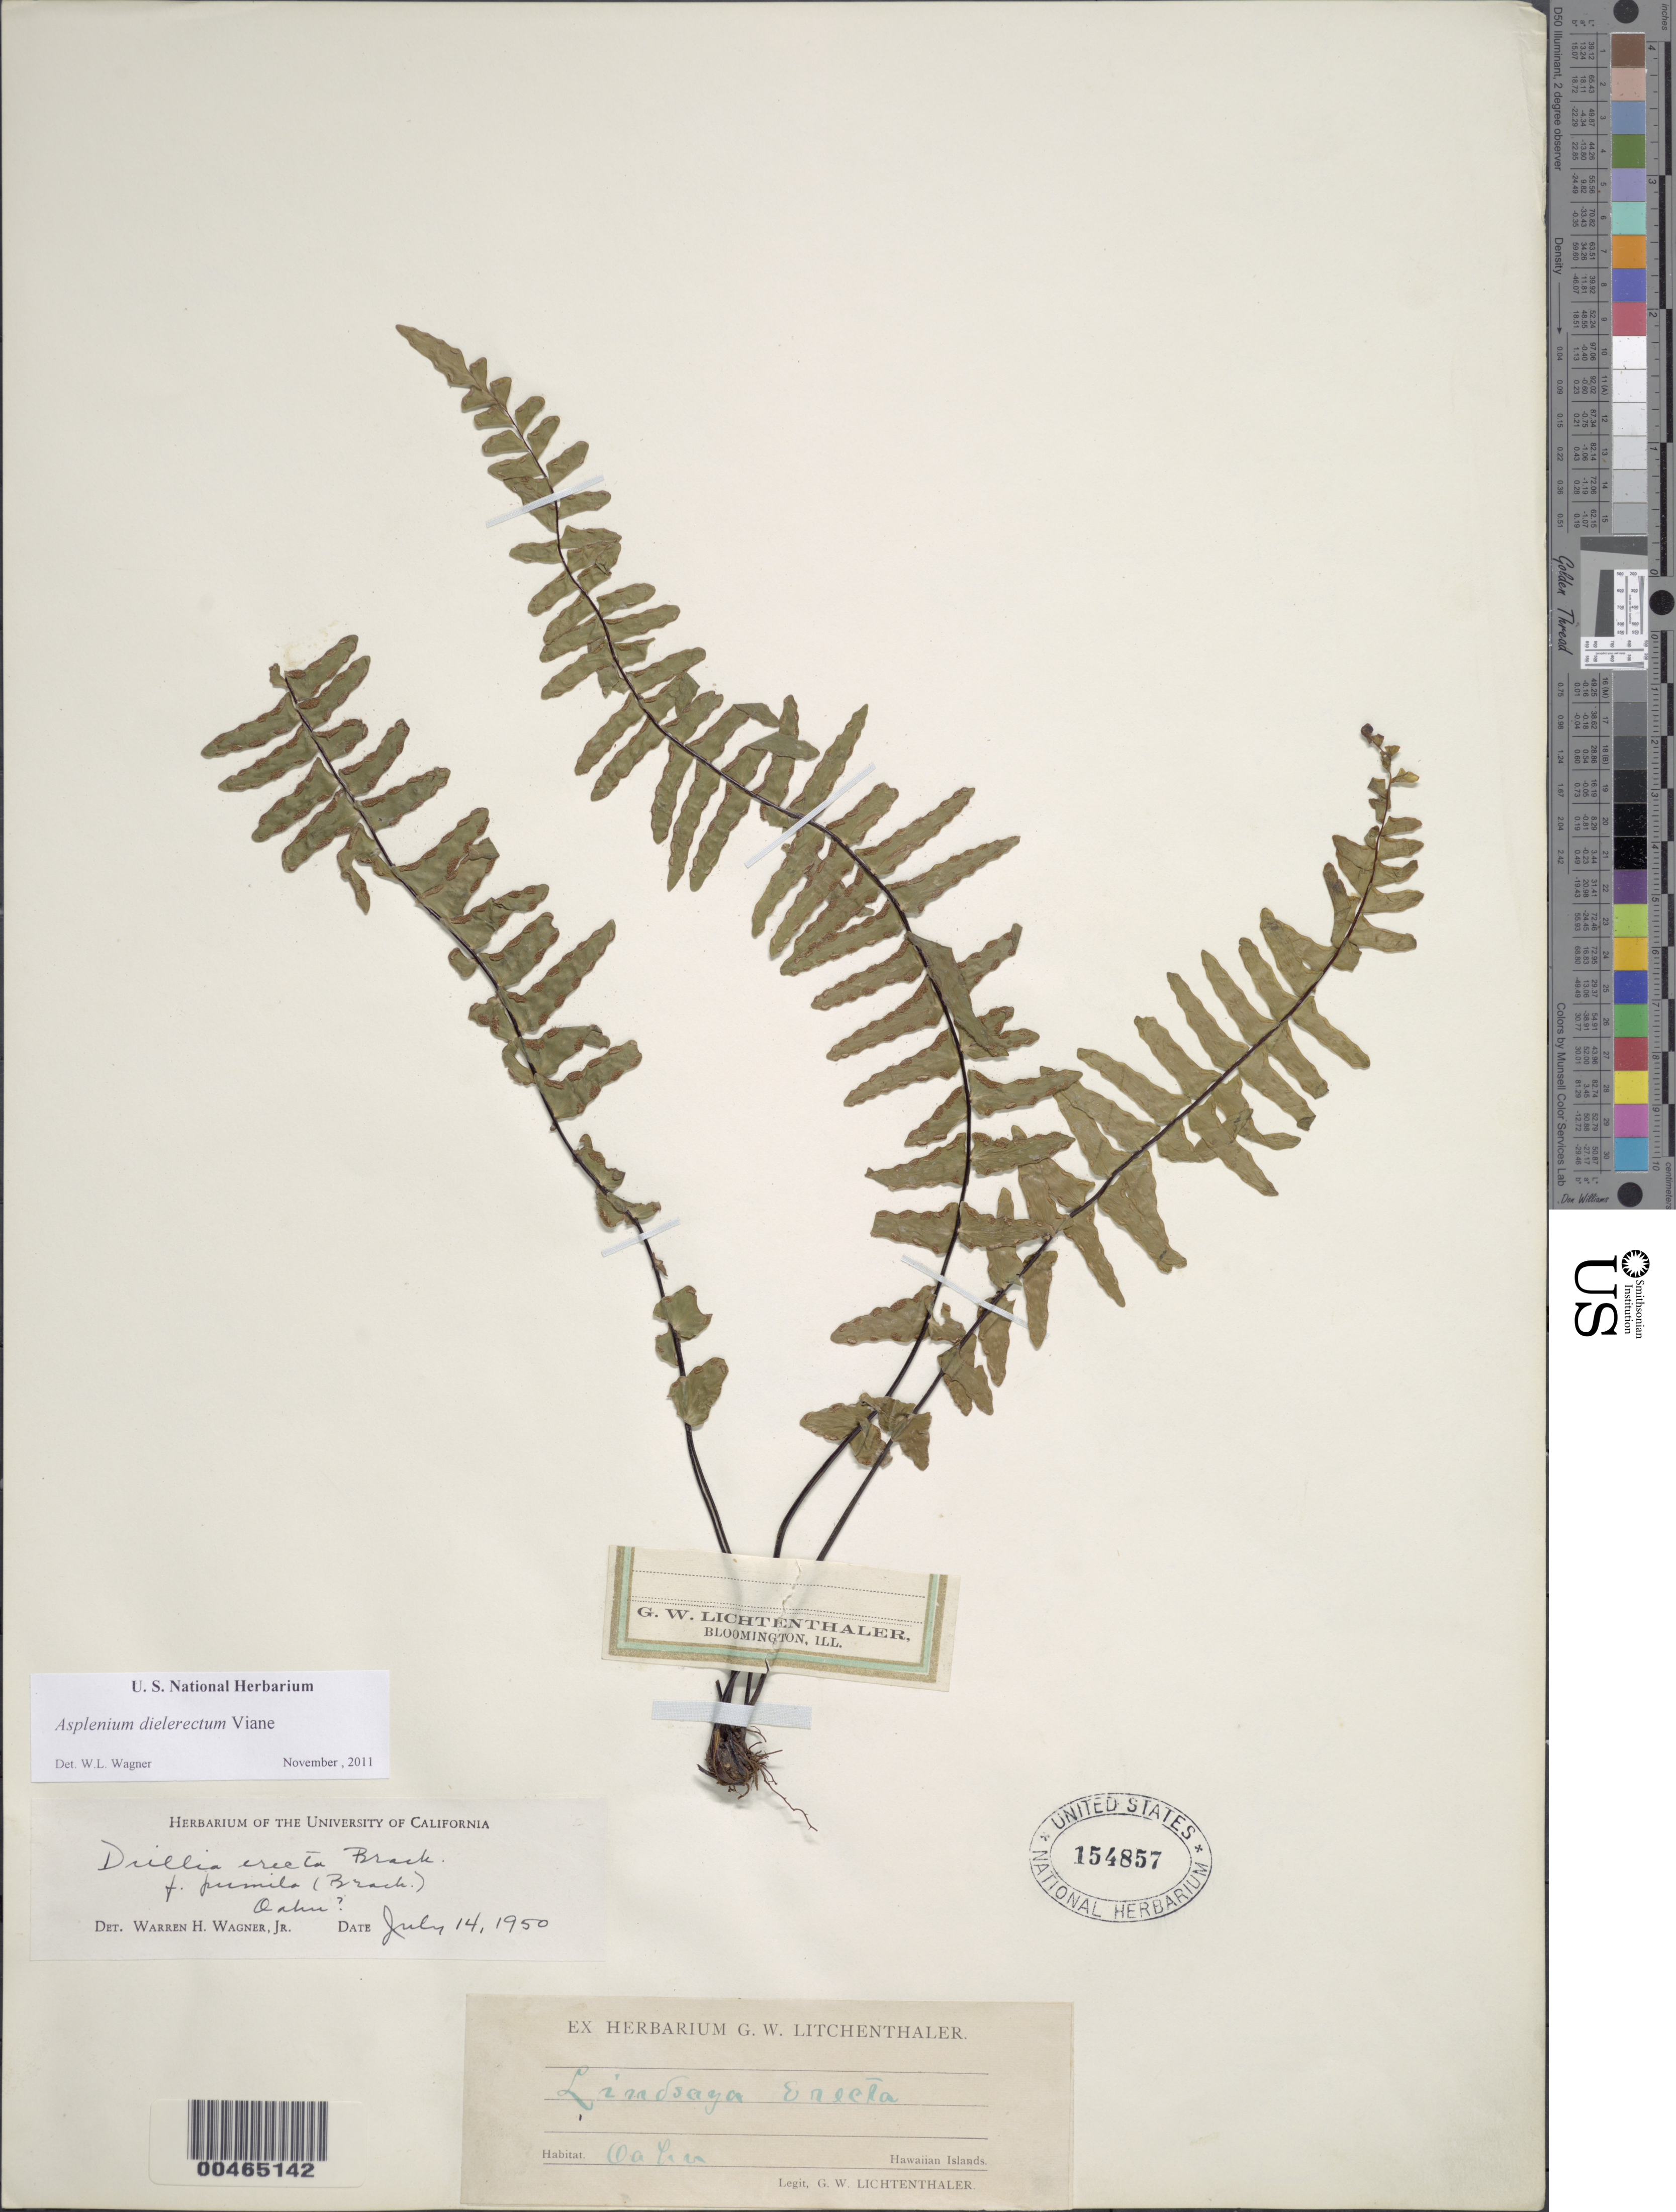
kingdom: Plantae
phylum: Tracheophyta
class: Polypodiopsida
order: Polypodiales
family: Aspleniaceae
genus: Asplenium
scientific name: Asplenium dielerectum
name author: Viane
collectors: G. Lichtenthaler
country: United States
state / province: Hawaii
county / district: Honolulu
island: Oahu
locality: Oahu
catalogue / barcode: US 154857